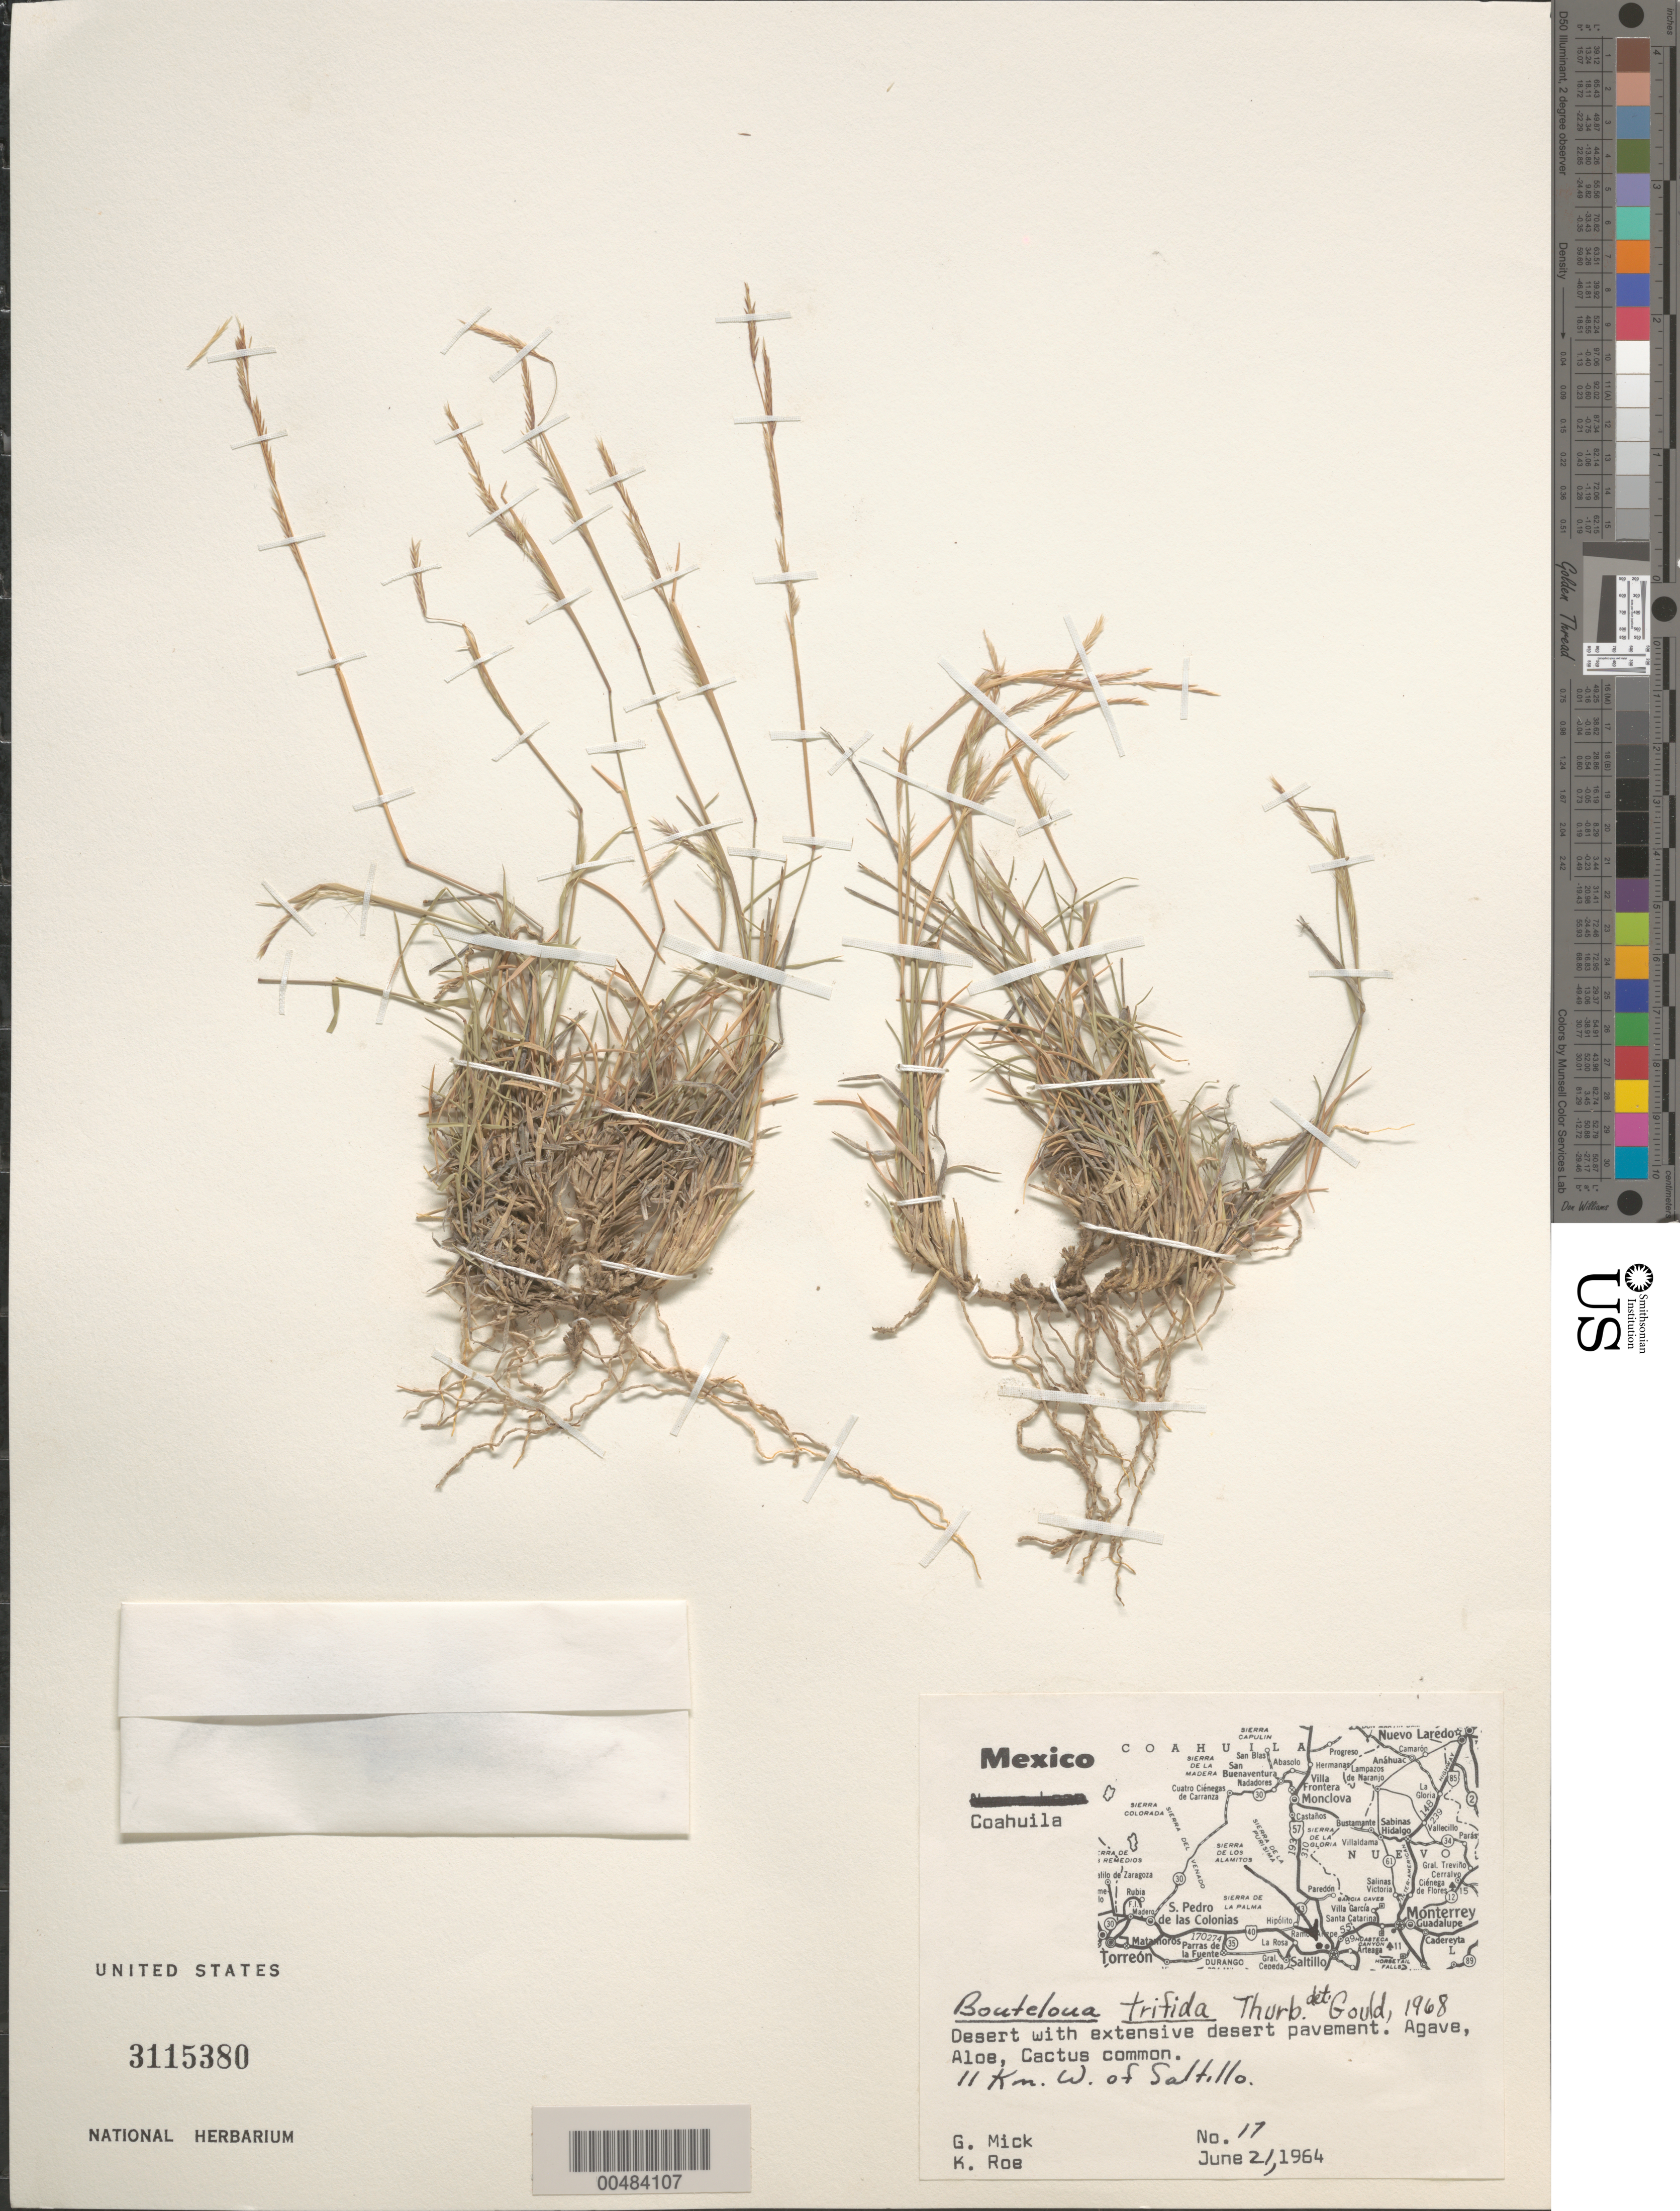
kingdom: Plantae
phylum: Tracheophyta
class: Liliopsida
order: Poales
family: Poaceae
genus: Bouteloua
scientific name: Bouteloua trifida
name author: Thurb.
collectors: G. Mick & K. E. Roe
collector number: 17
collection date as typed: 21 Jun 1964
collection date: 1964-06-21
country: Mexico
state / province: Coahuila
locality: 11 km W of Saltillo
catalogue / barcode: US 3115380